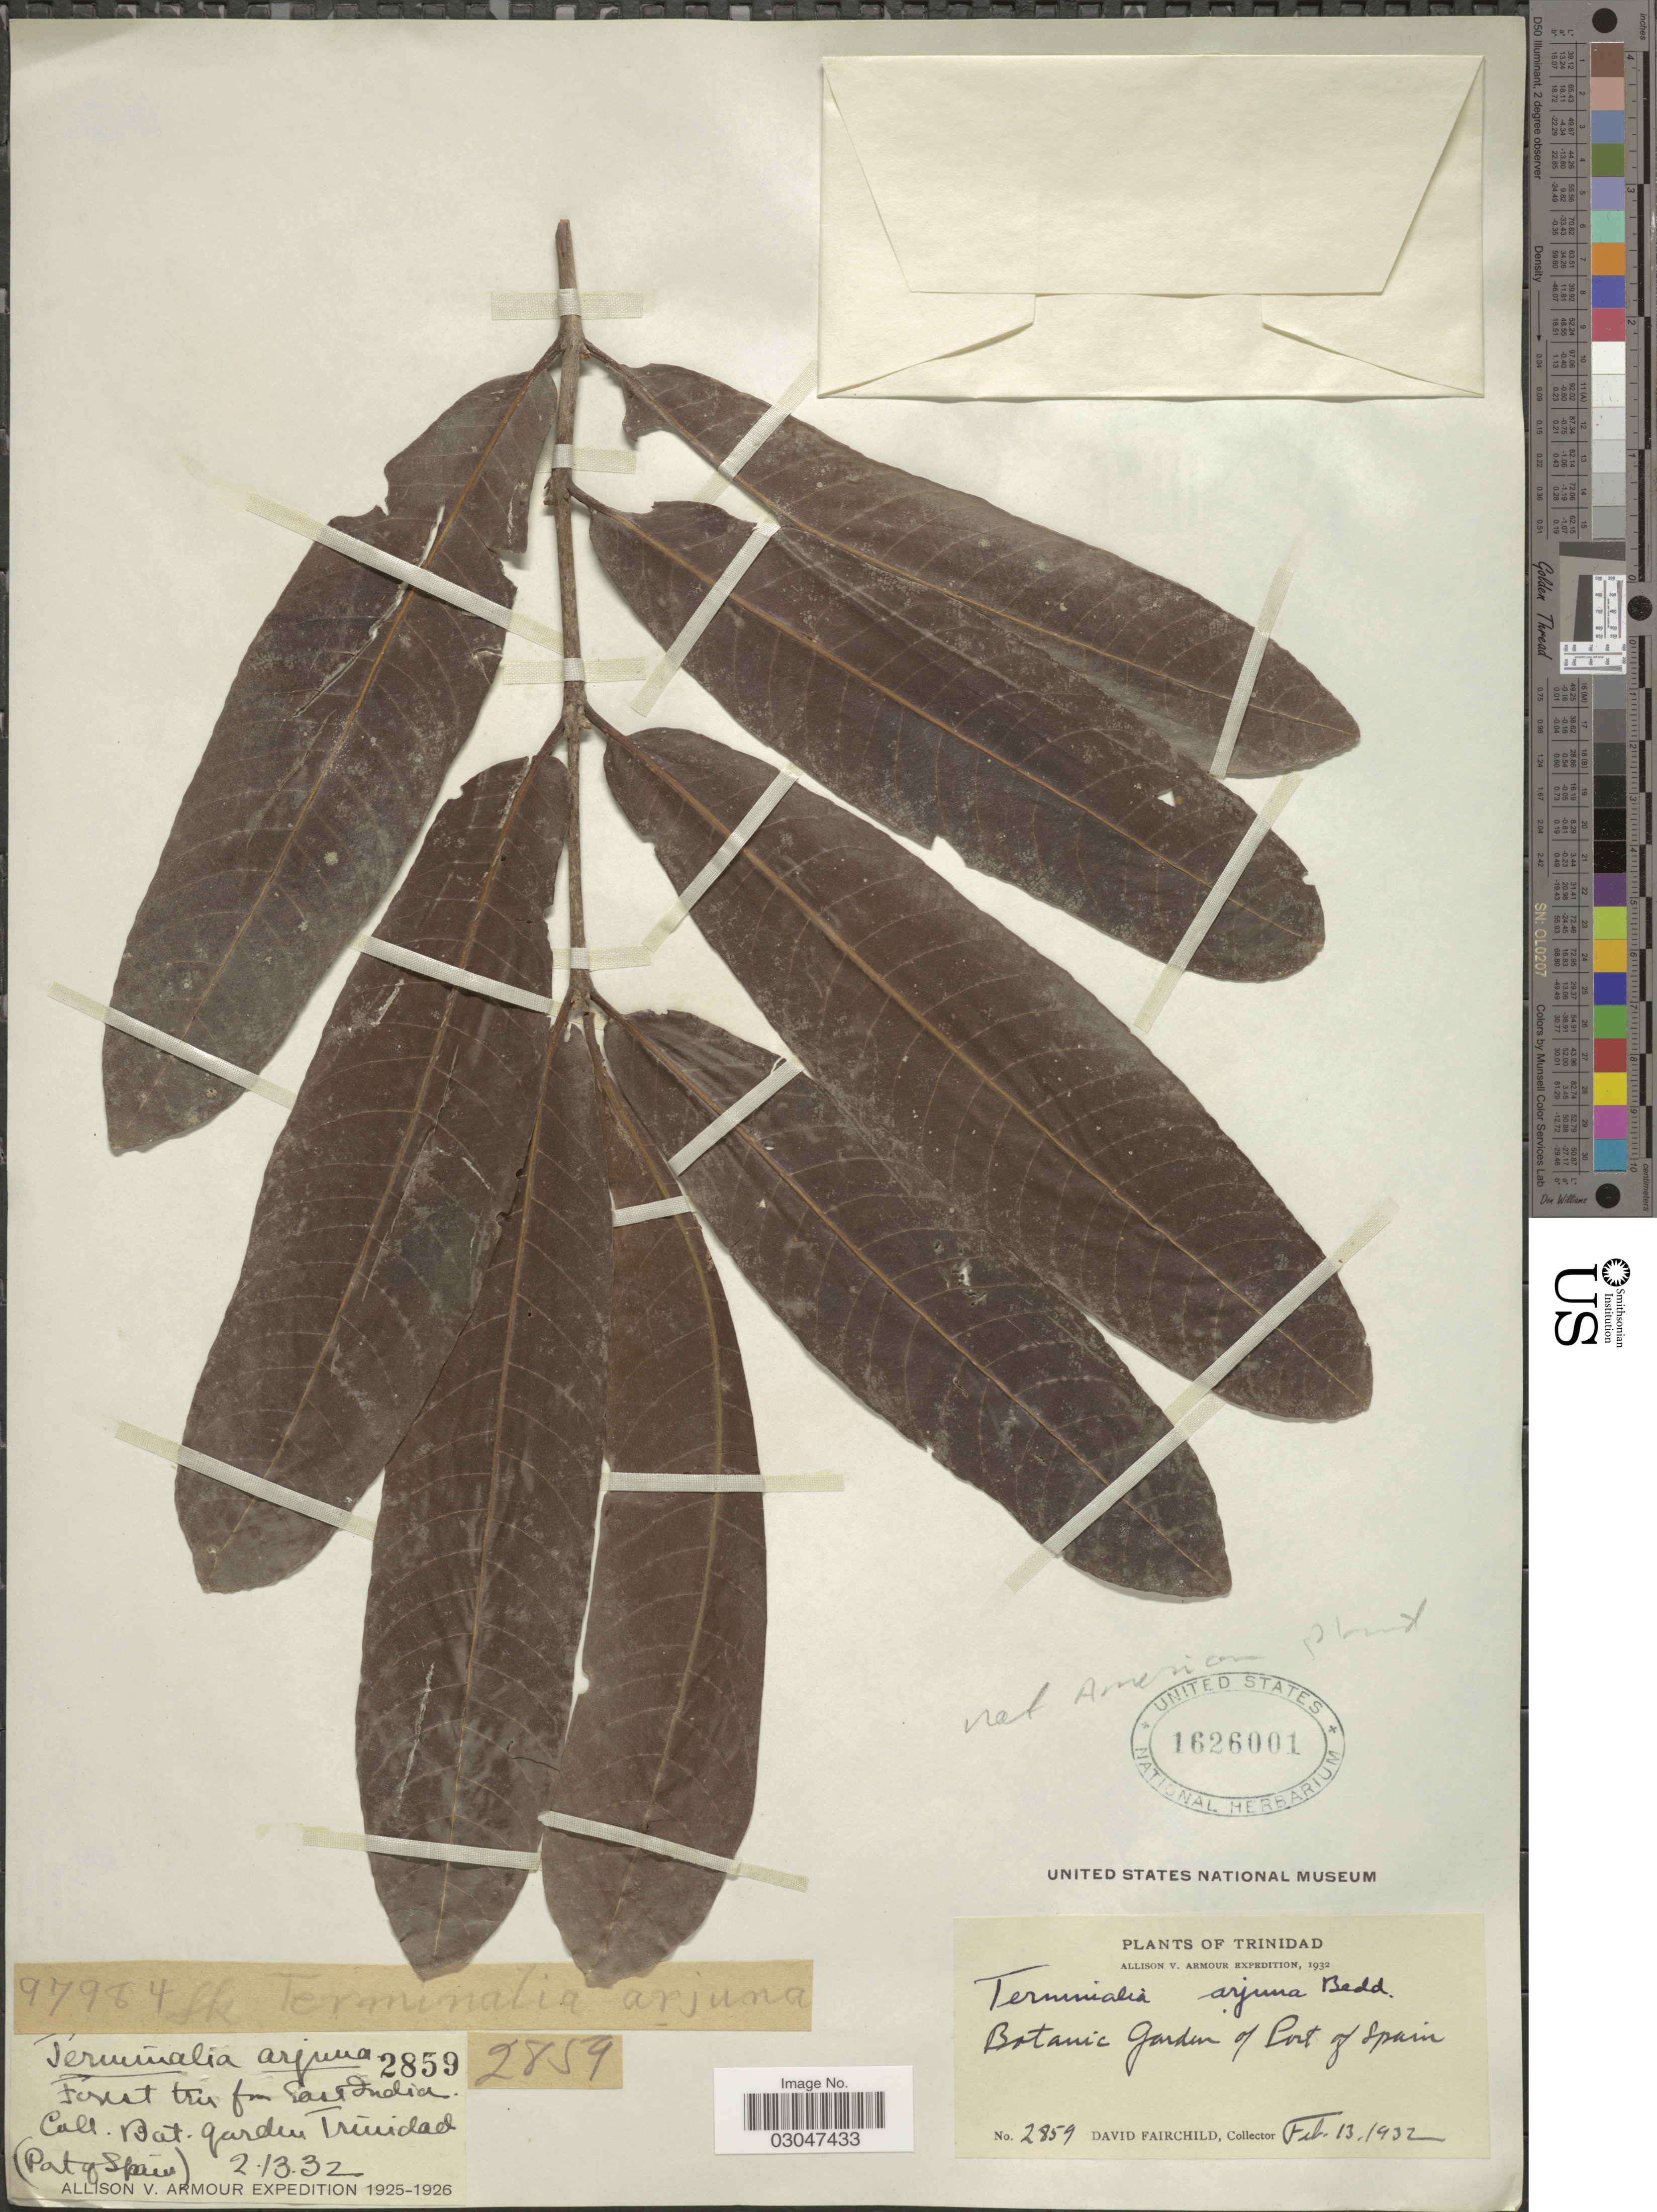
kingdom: Plantae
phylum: Tracheophyta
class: Magnoliopsida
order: Myrtales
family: Combretaceae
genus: Terminalia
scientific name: Terminalia arjuna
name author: (Roxb. ex DC.) Wight & Arn.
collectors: D. Fairchild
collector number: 2859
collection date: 1932-02-13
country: Trinidad and Tobago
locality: Trinidad, Botanic Garden of Port of Spain.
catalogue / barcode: US 1626001